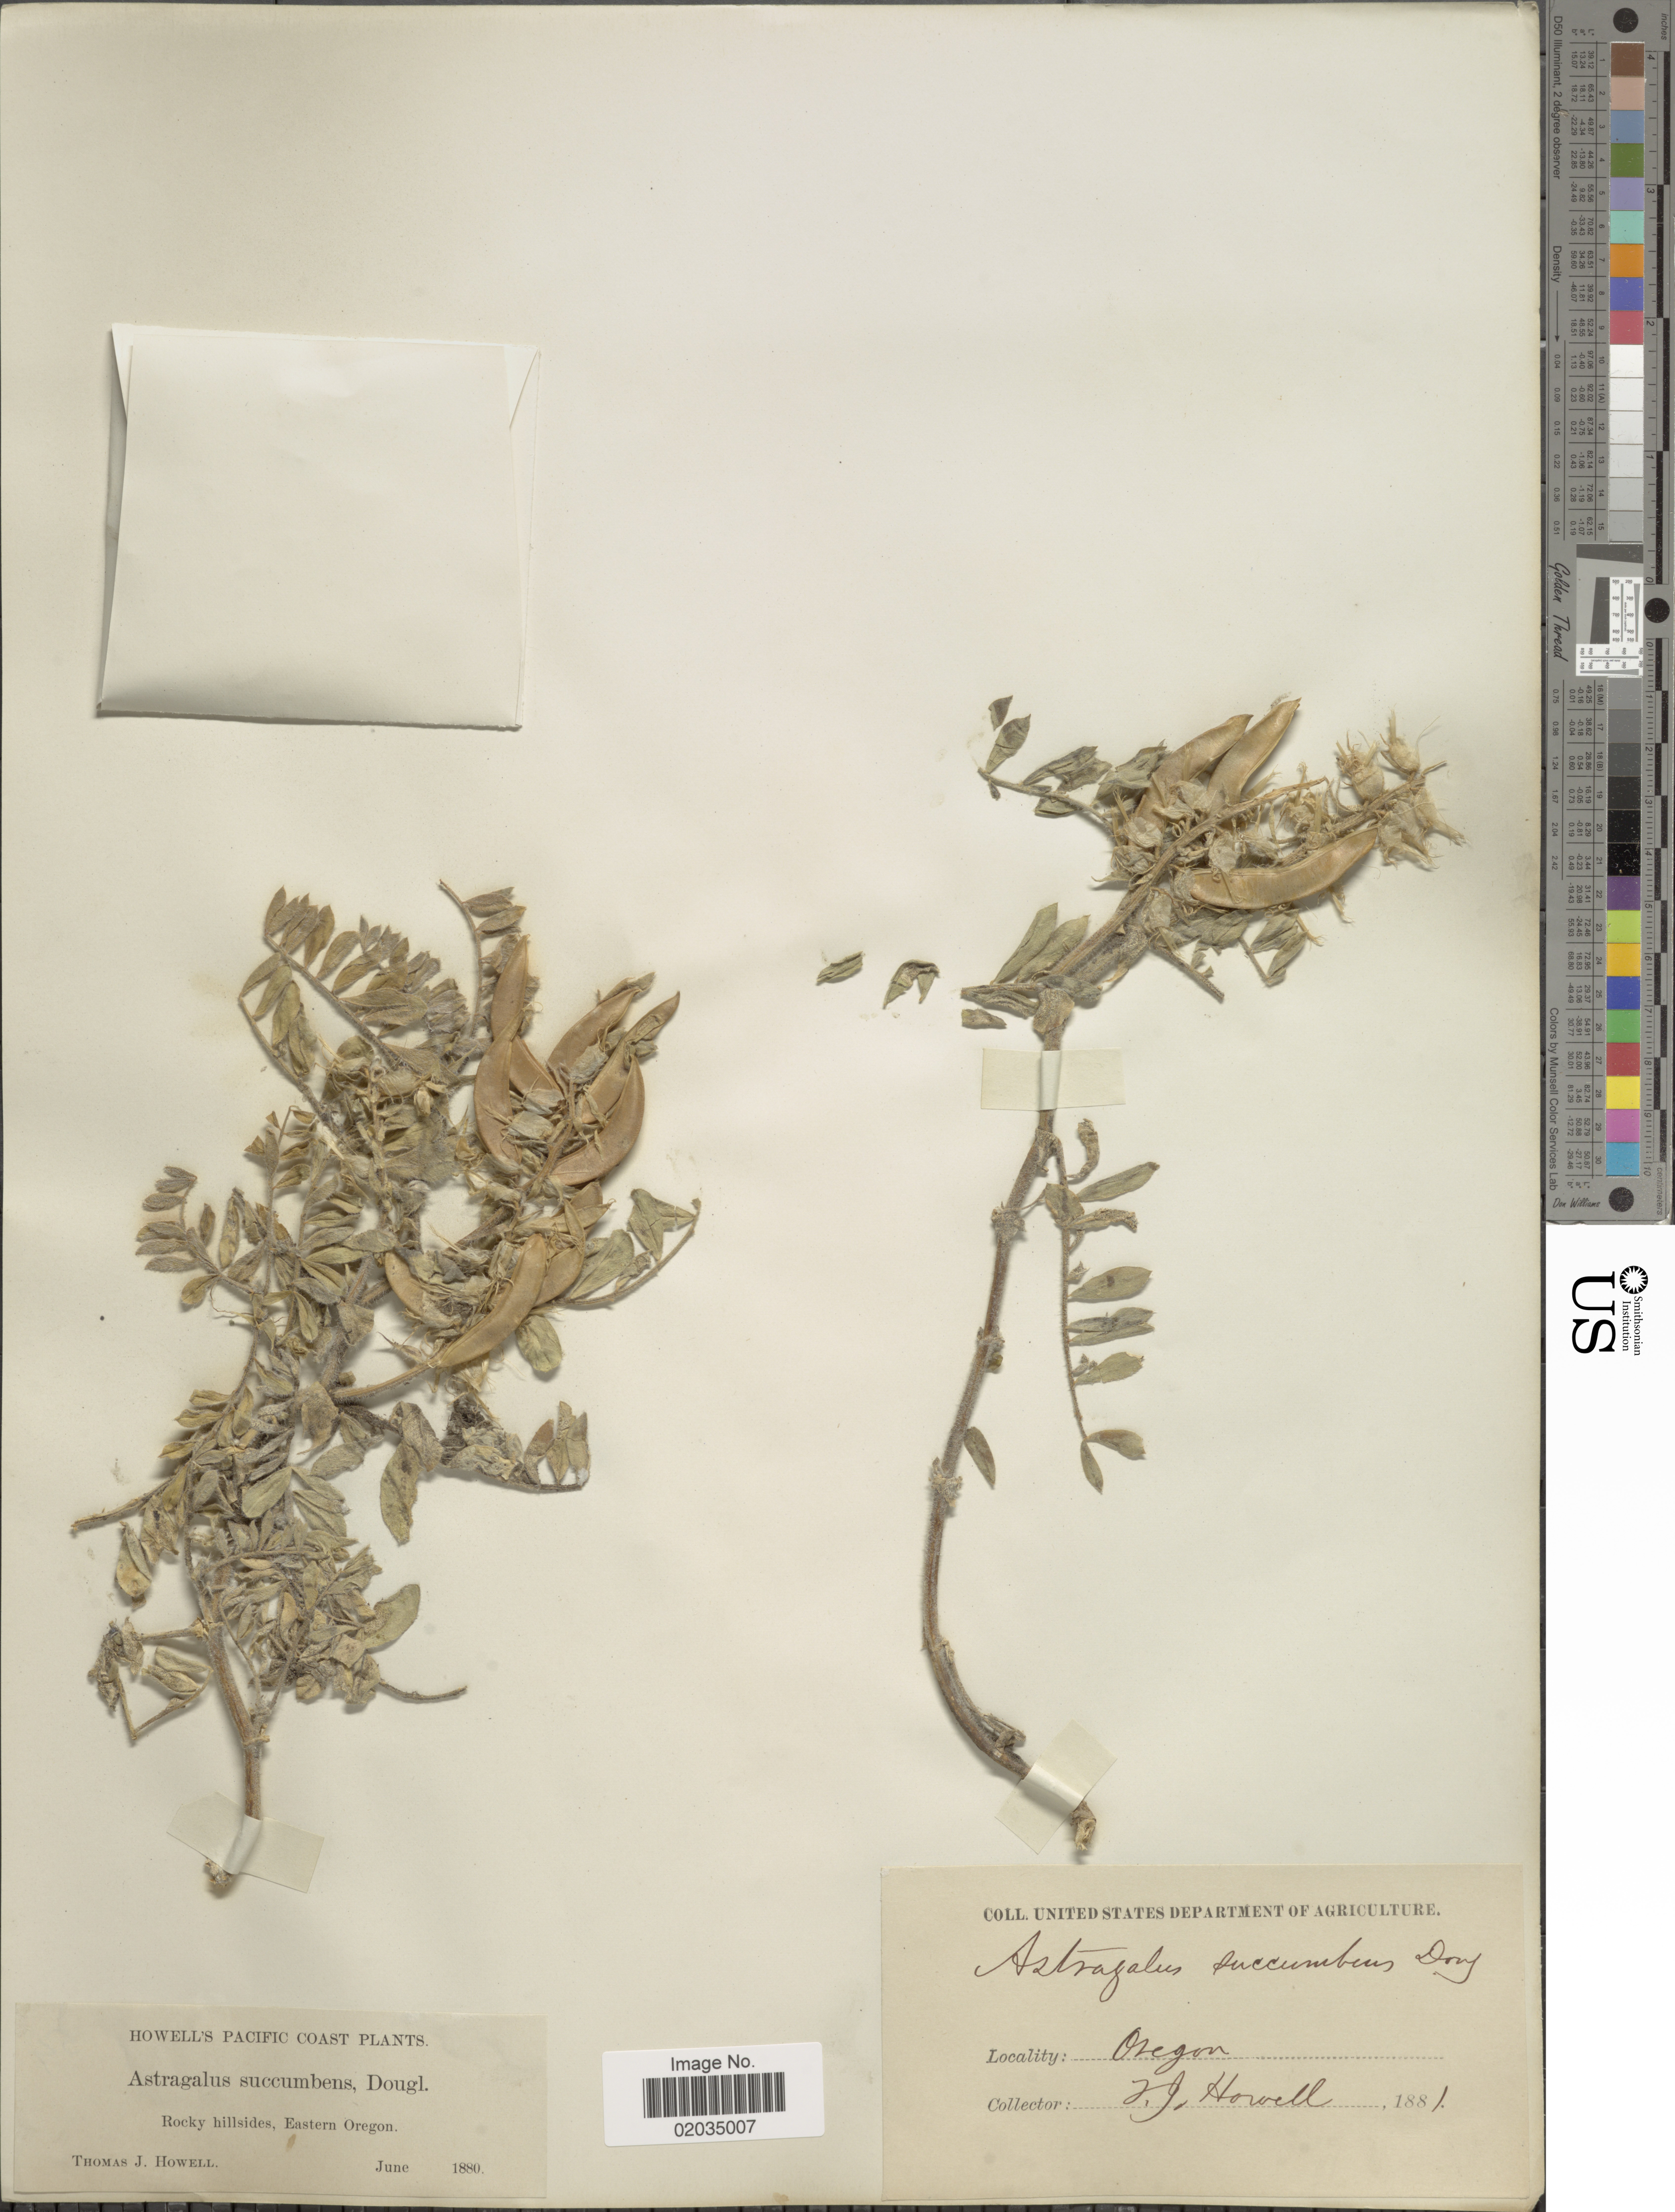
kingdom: Plantae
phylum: Tracheophyta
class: Magnoliopsida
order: Fabales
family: Fabaceae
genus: Astragalus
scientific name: Astragalus succumbens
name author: Hook.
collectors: T. J. Howell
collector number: s.m.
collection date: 1881-06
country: United States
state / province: Oregon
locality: Eastern Oregon